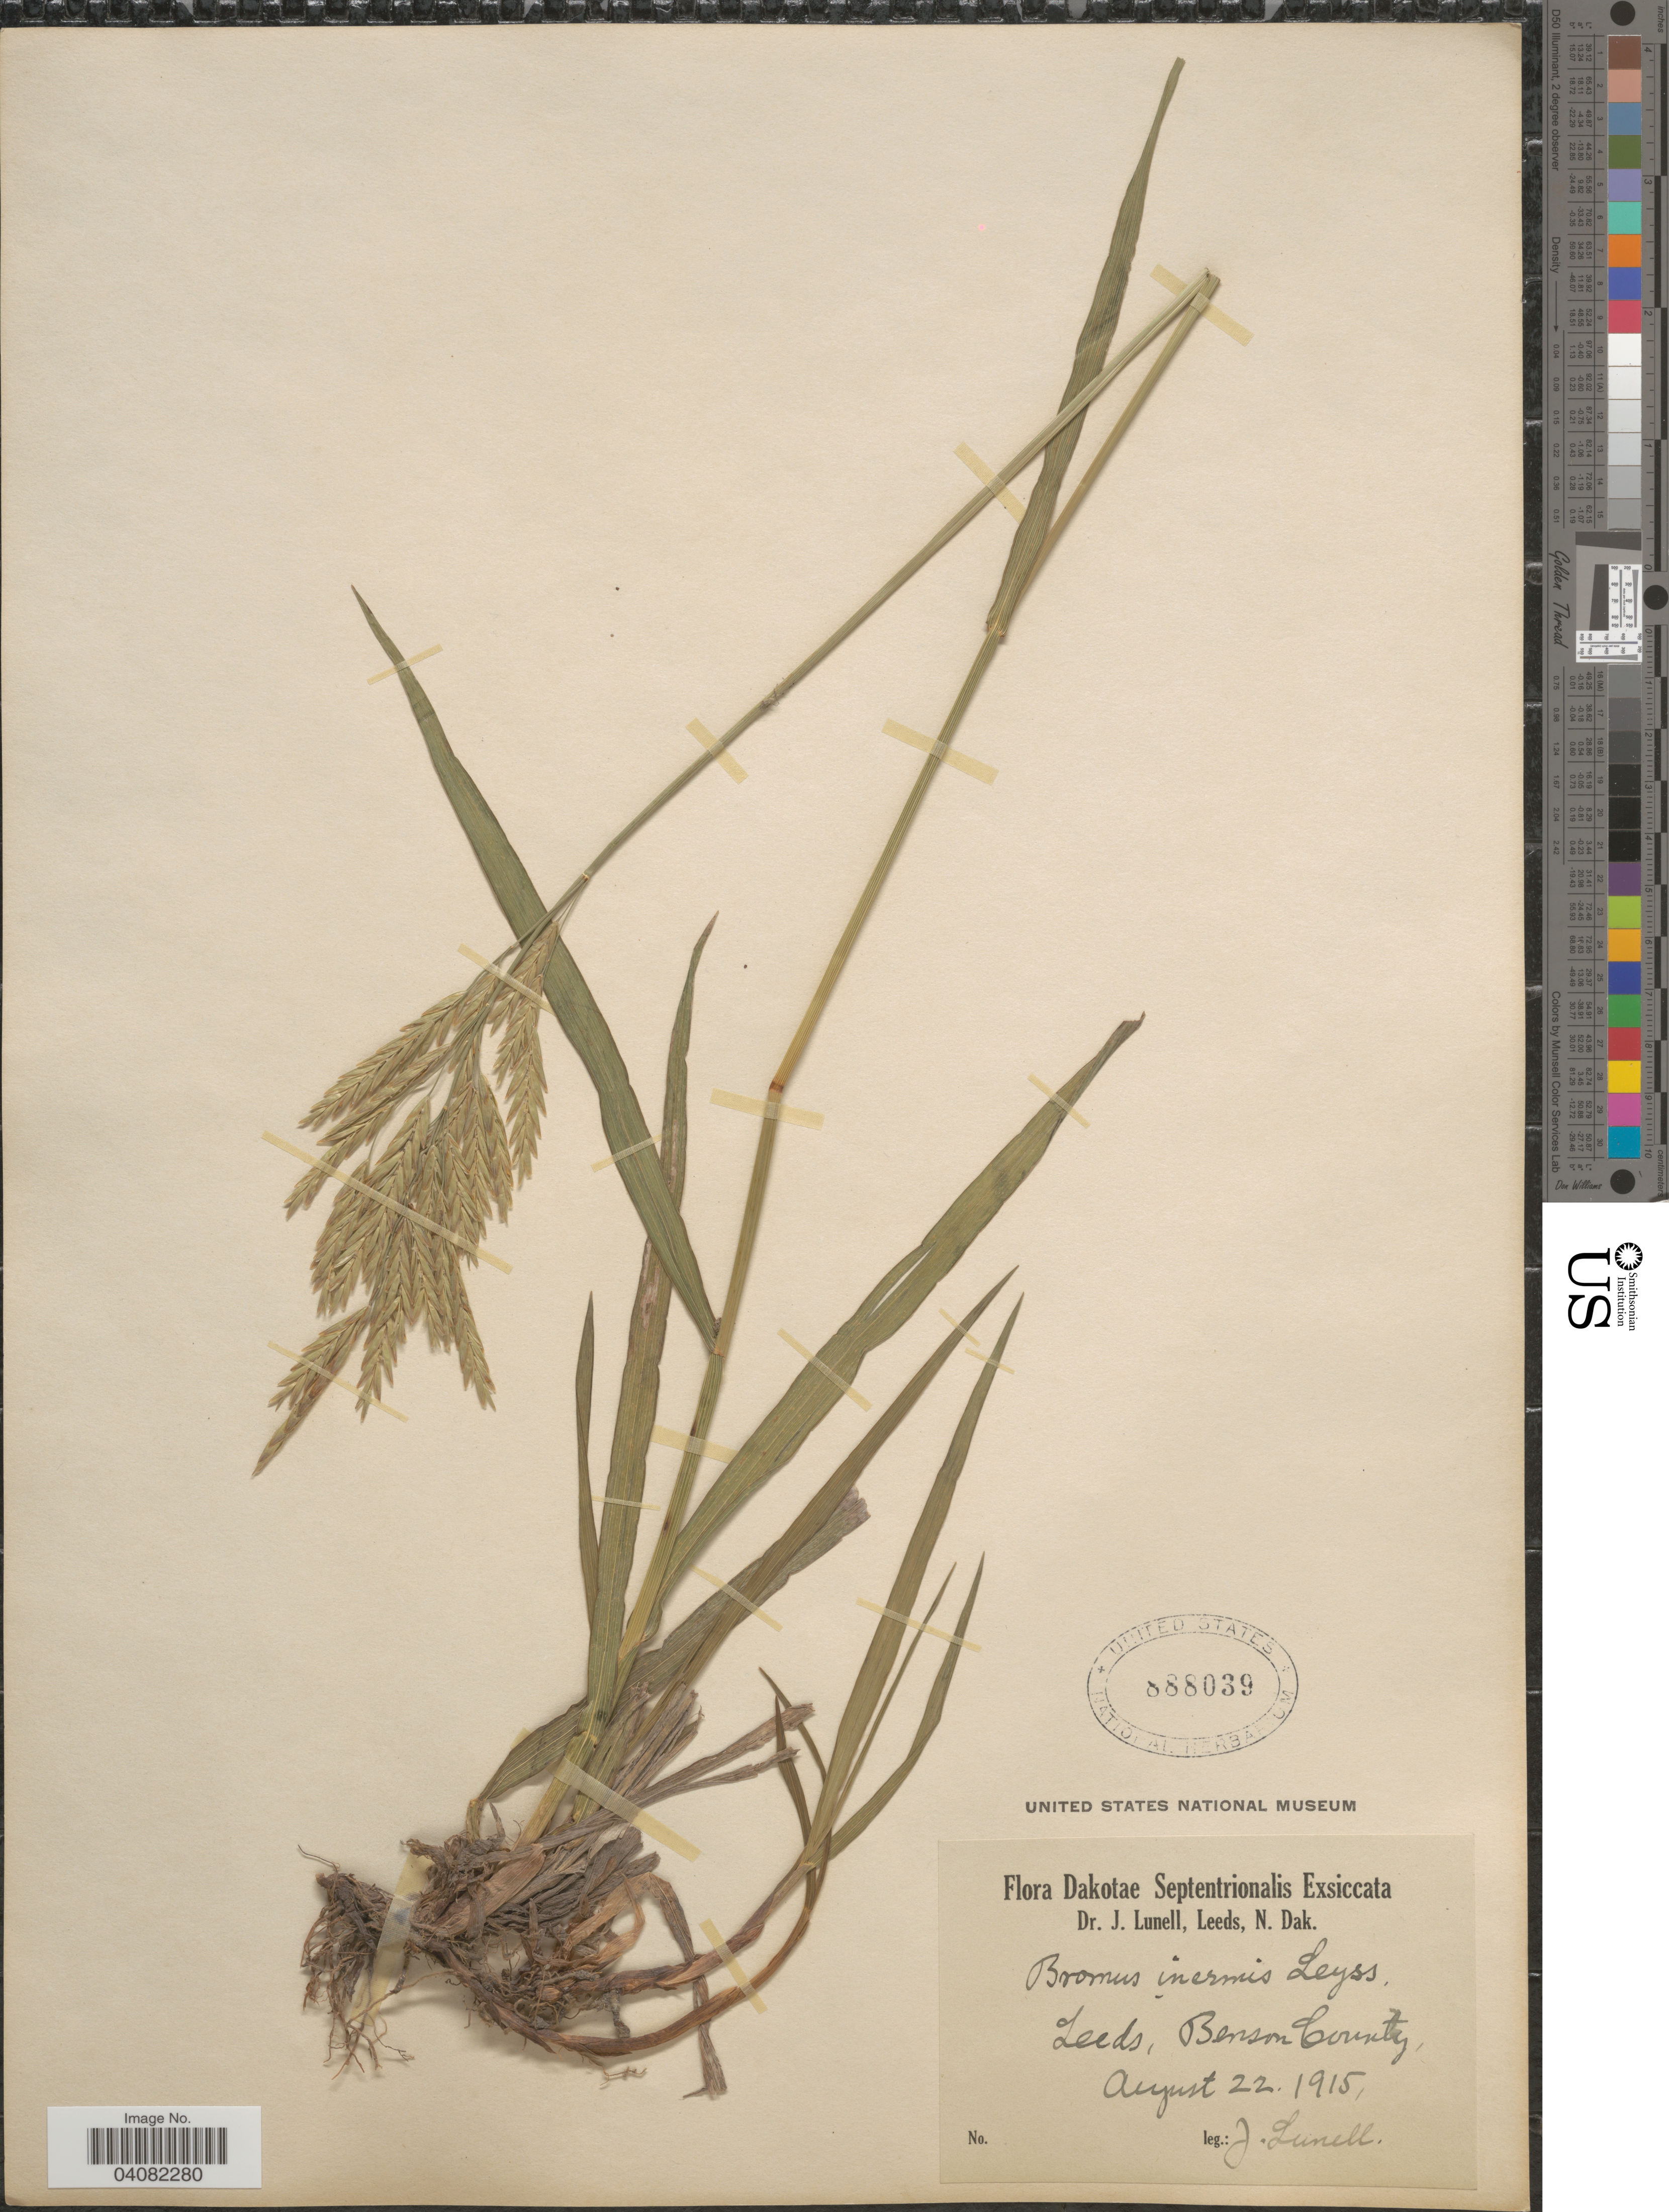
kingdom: Plantae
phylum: Tracheophyta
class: Liliopsida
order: Poales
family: Poaceae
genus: Bromus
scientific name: Bromus inermis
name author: Leyss.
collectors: J. Lunell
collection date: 1915-08-22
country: United States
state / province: North Dakota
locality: Dakotae Septentrionalis. Leeds, Benson County.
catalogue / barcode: US 888039